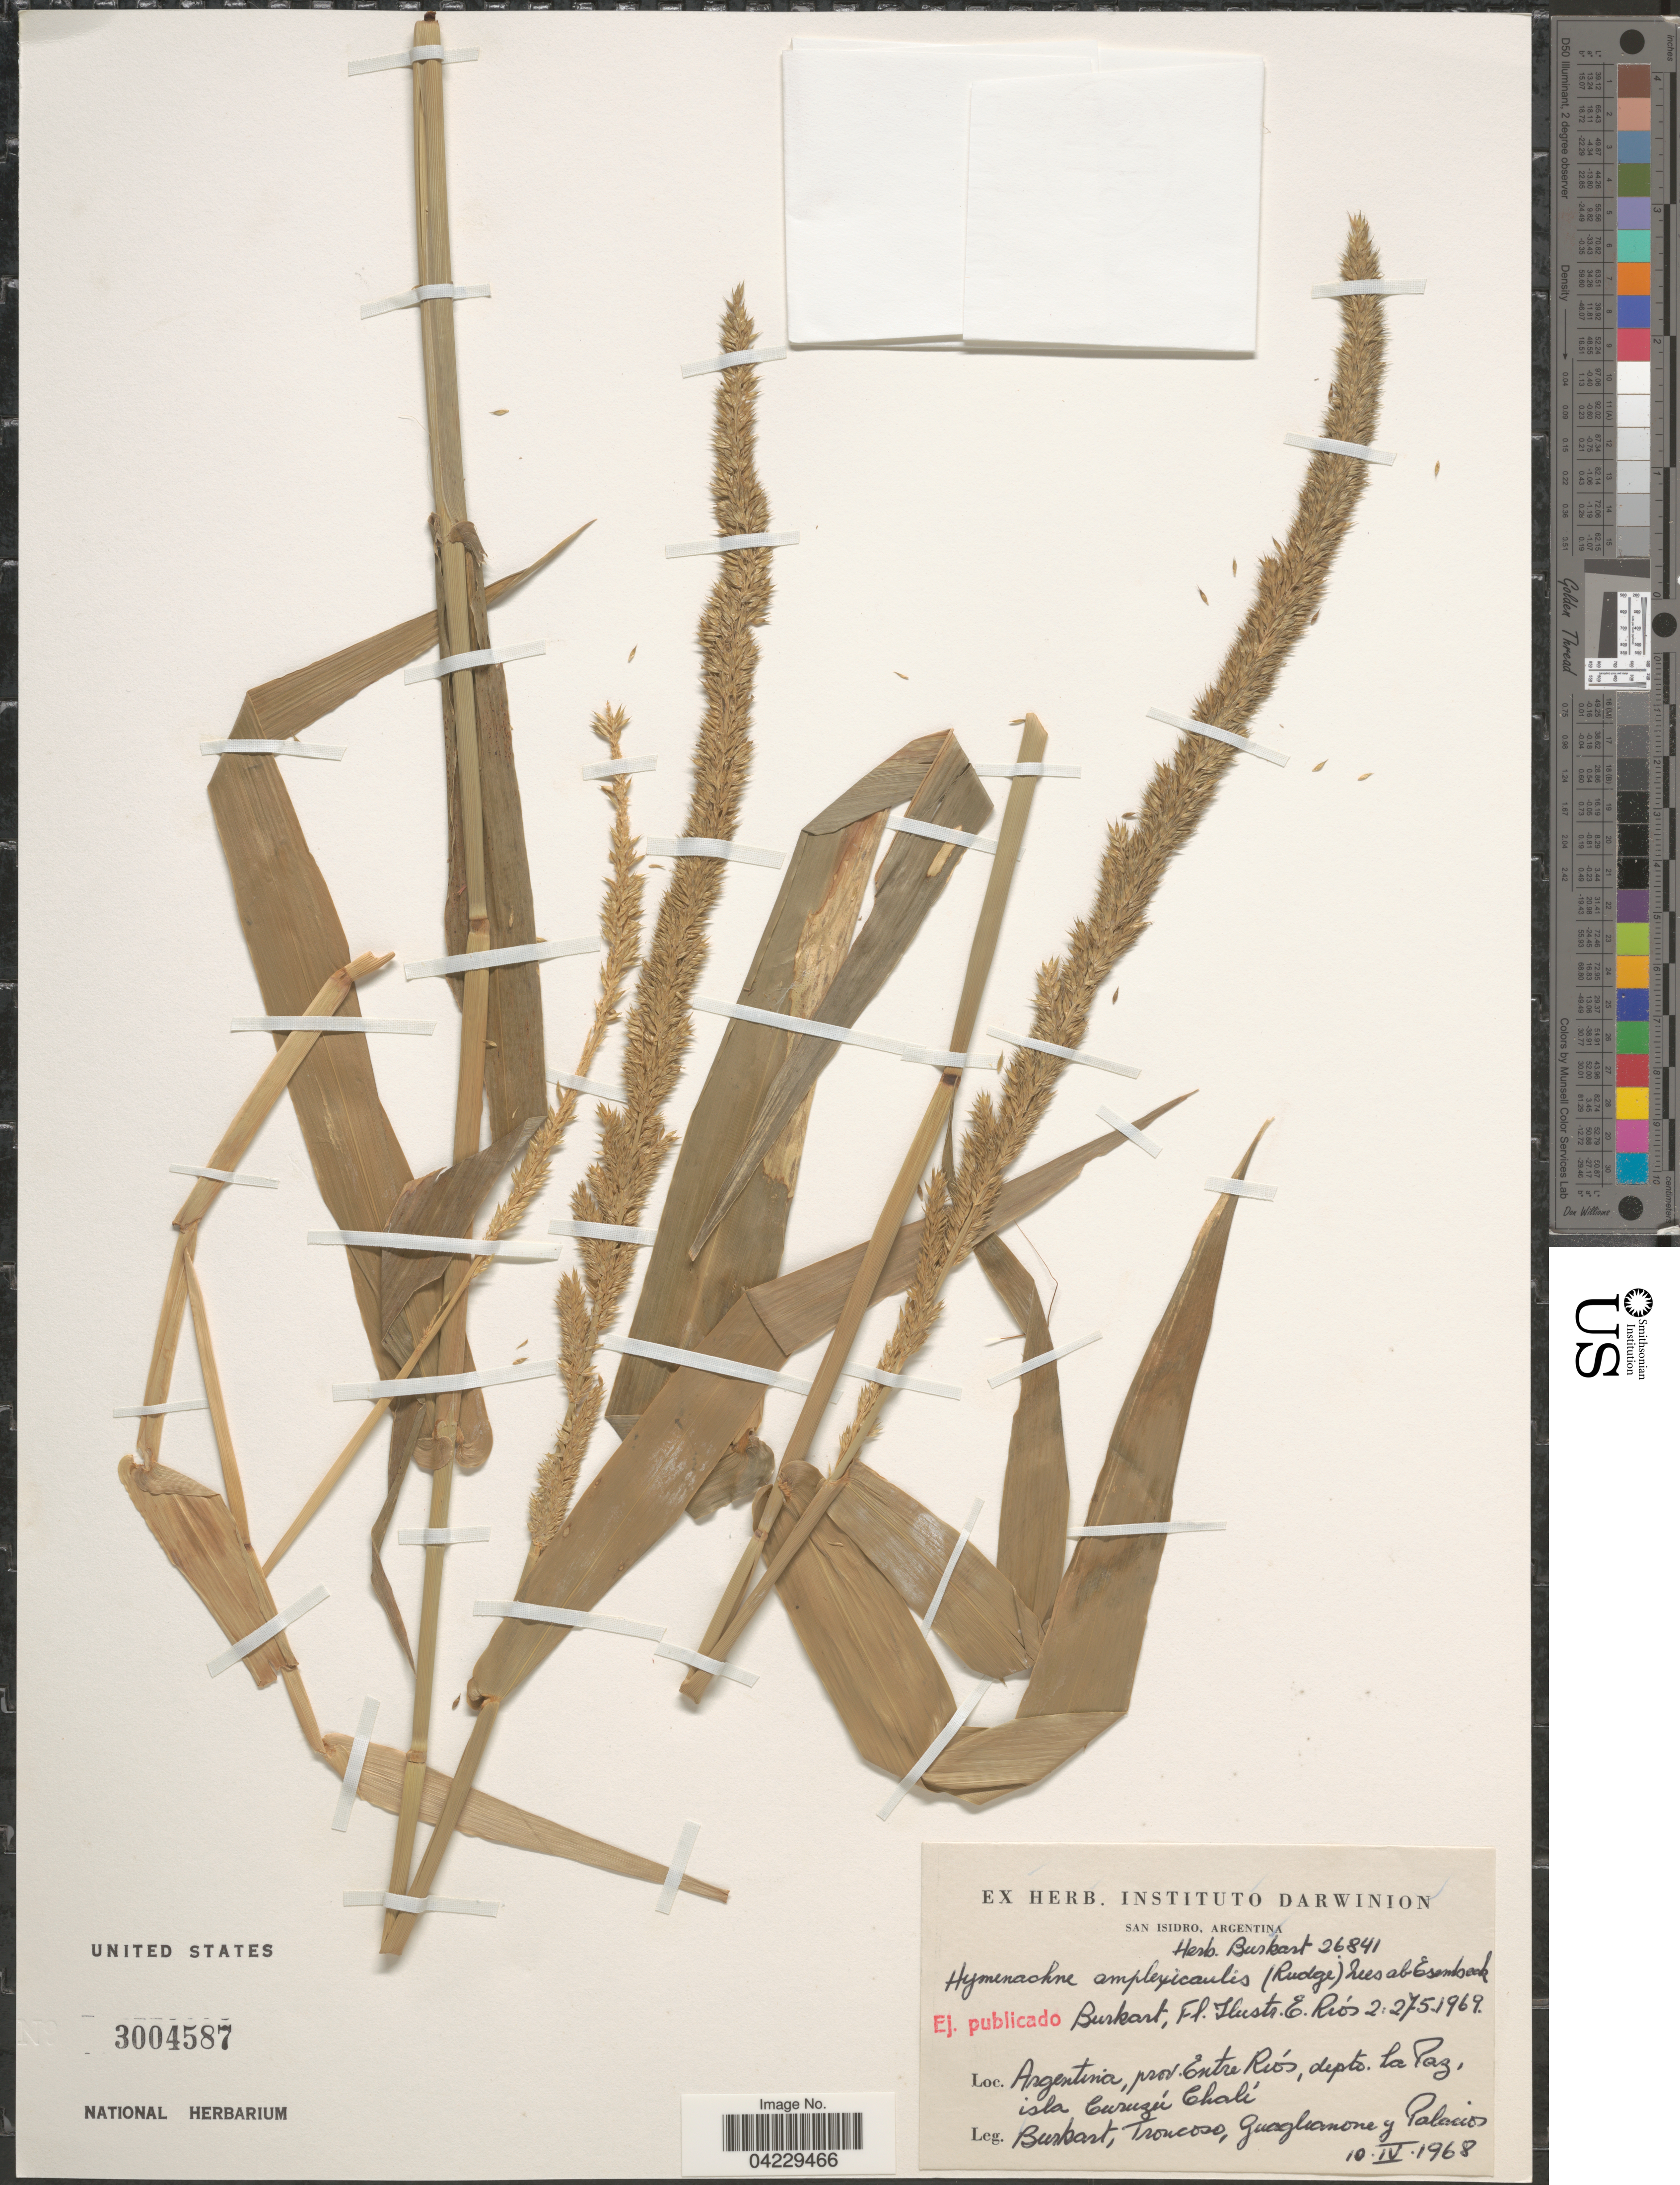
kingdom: Plantae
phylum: Tracheophyta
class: Liliopsida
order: Poales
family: Poaceae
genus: Hymenachne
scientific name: Hymenachne amplexicaulis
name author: (Rudge) Nees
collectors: -- Burkart, Troncoso, Guaglianone & Palacios, --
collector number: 26841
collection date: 1968-04-10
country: Argentina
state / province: Entre Rios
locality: Depto. La Paz, isla Curuzú Chali.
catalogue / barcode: US 3004587